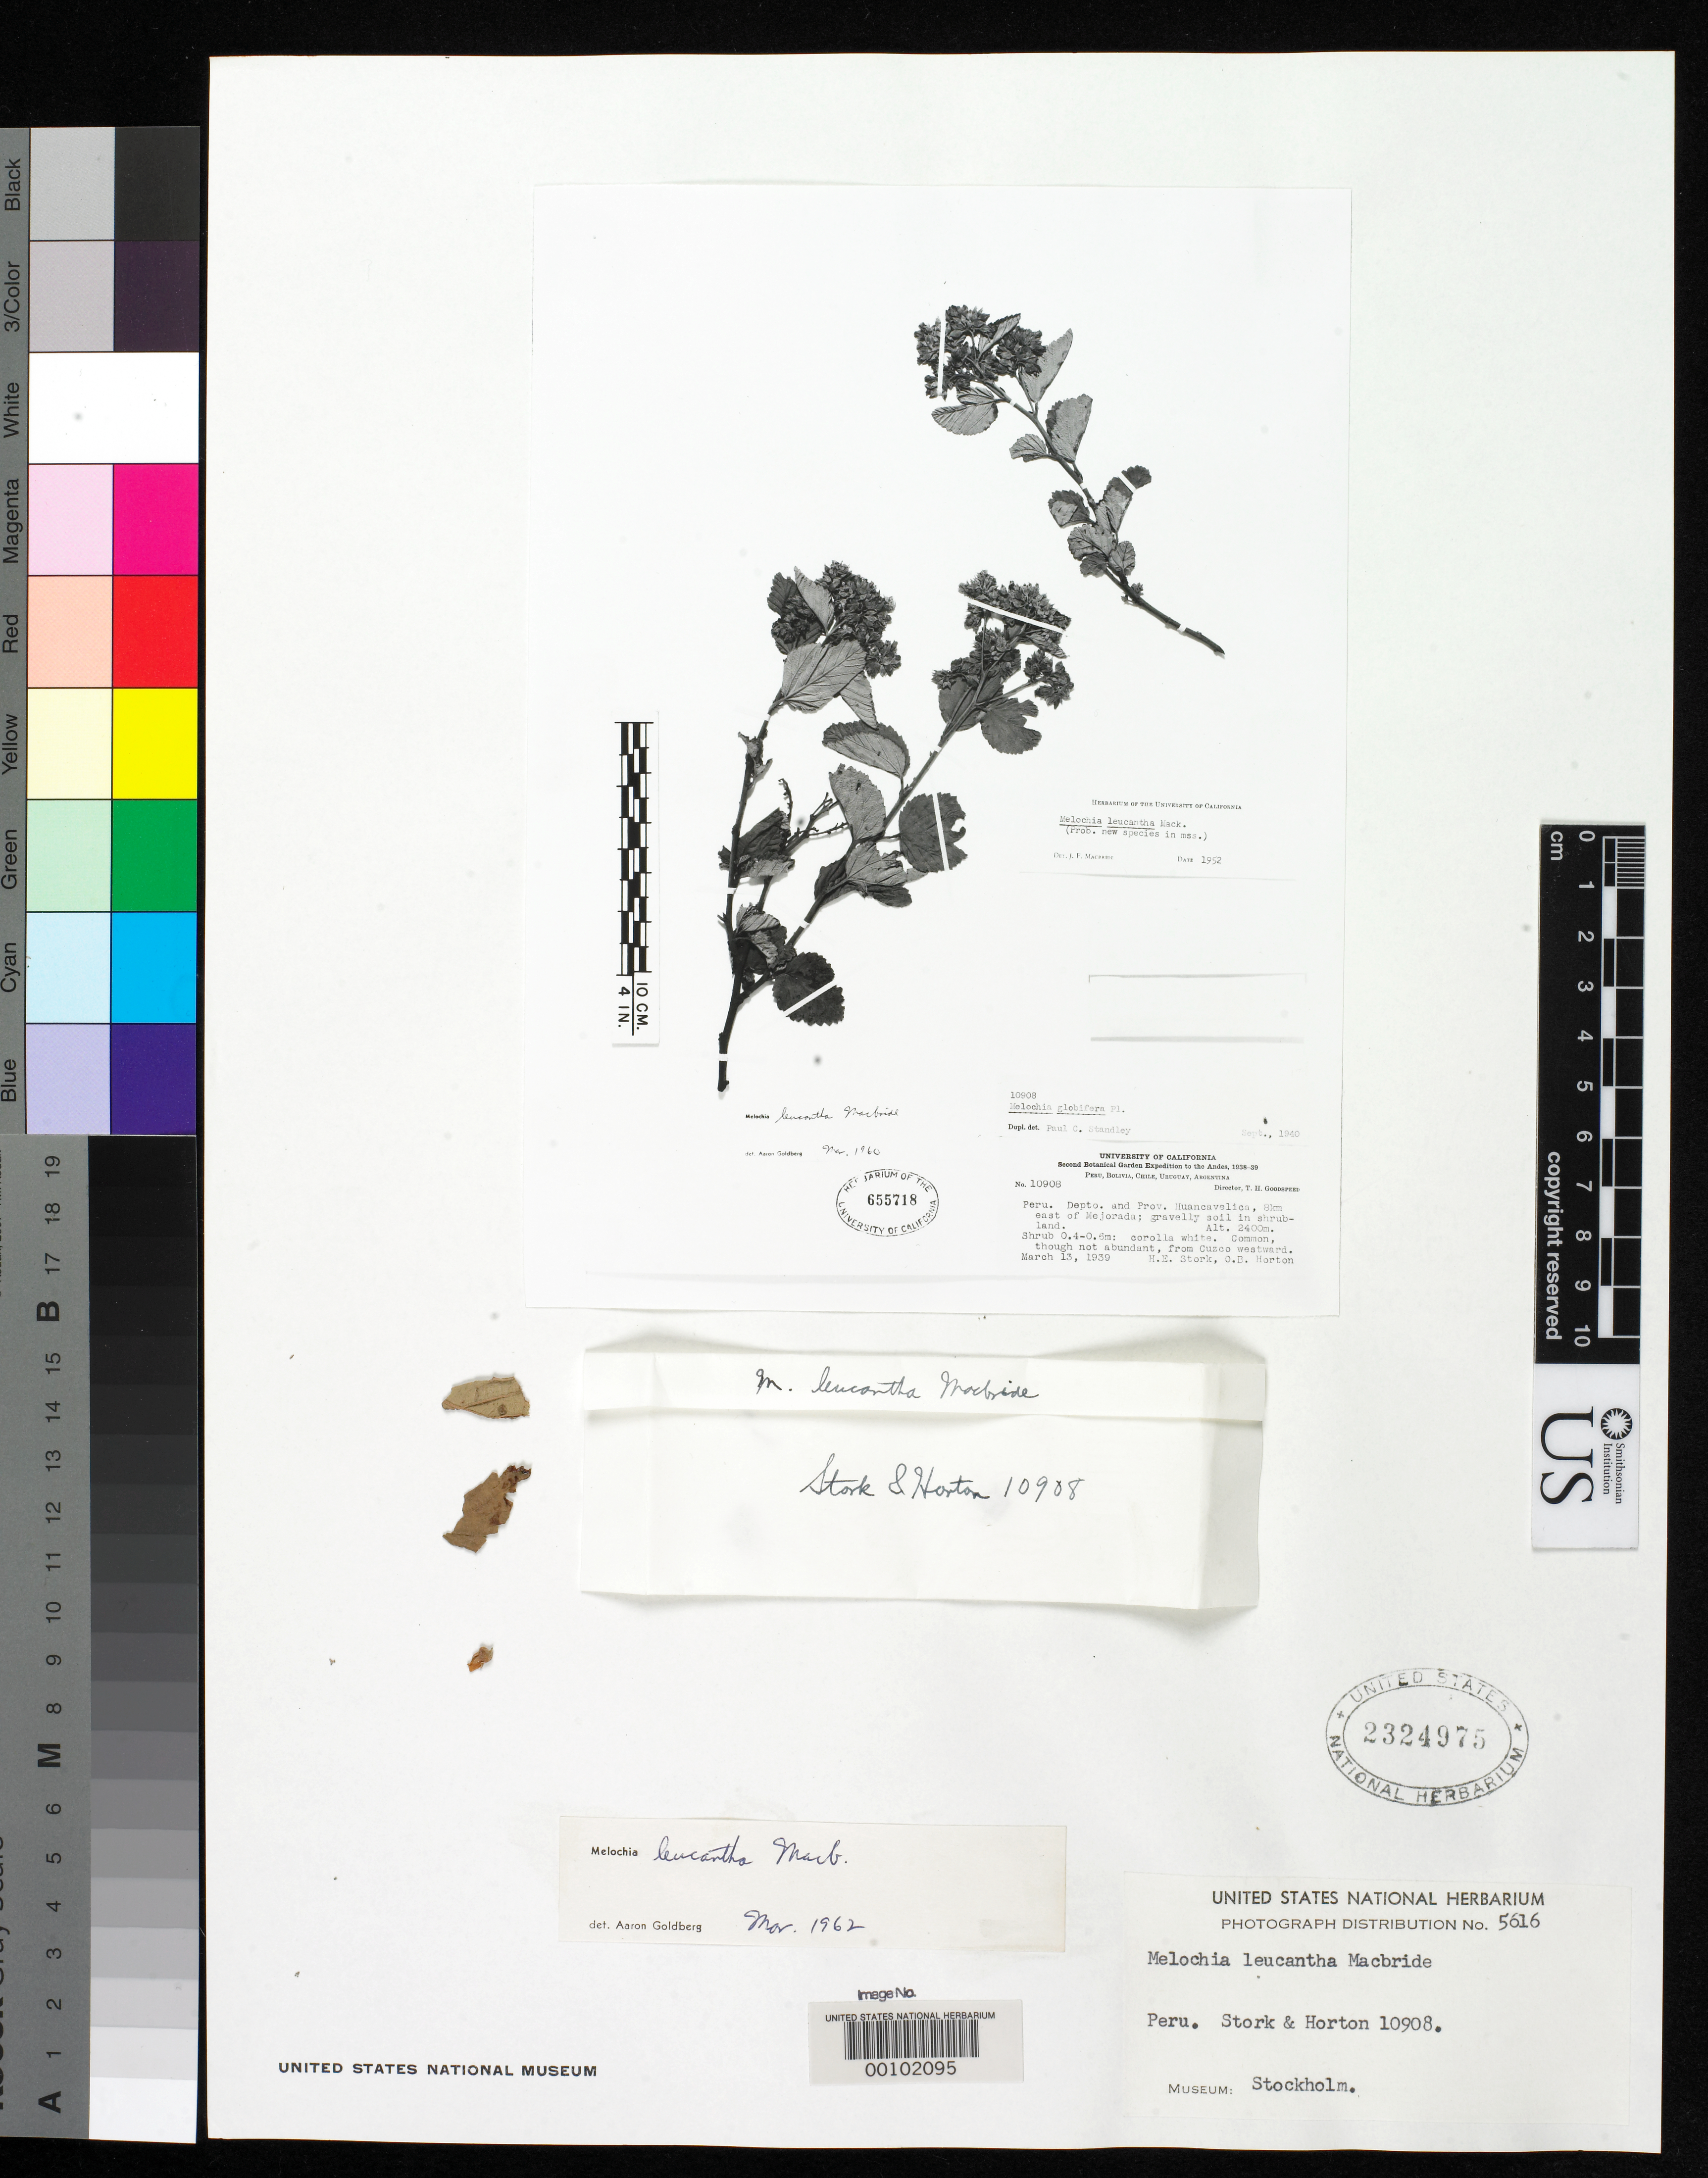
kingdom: Plantae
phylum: Tracheophyta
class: Magnoliopsida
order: Malvales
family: Malvaceae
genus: Melochia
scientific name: Melochia leucantha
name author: J.F. Macbr.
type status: Isotype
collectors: H. E. Stork & O. B. Horton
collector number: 10908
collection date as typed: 13 Mar 1939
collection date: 1939-03-13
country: Peru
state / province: Huancavelica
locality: east of Mejorada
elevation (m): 2400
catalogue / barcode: US 2324975